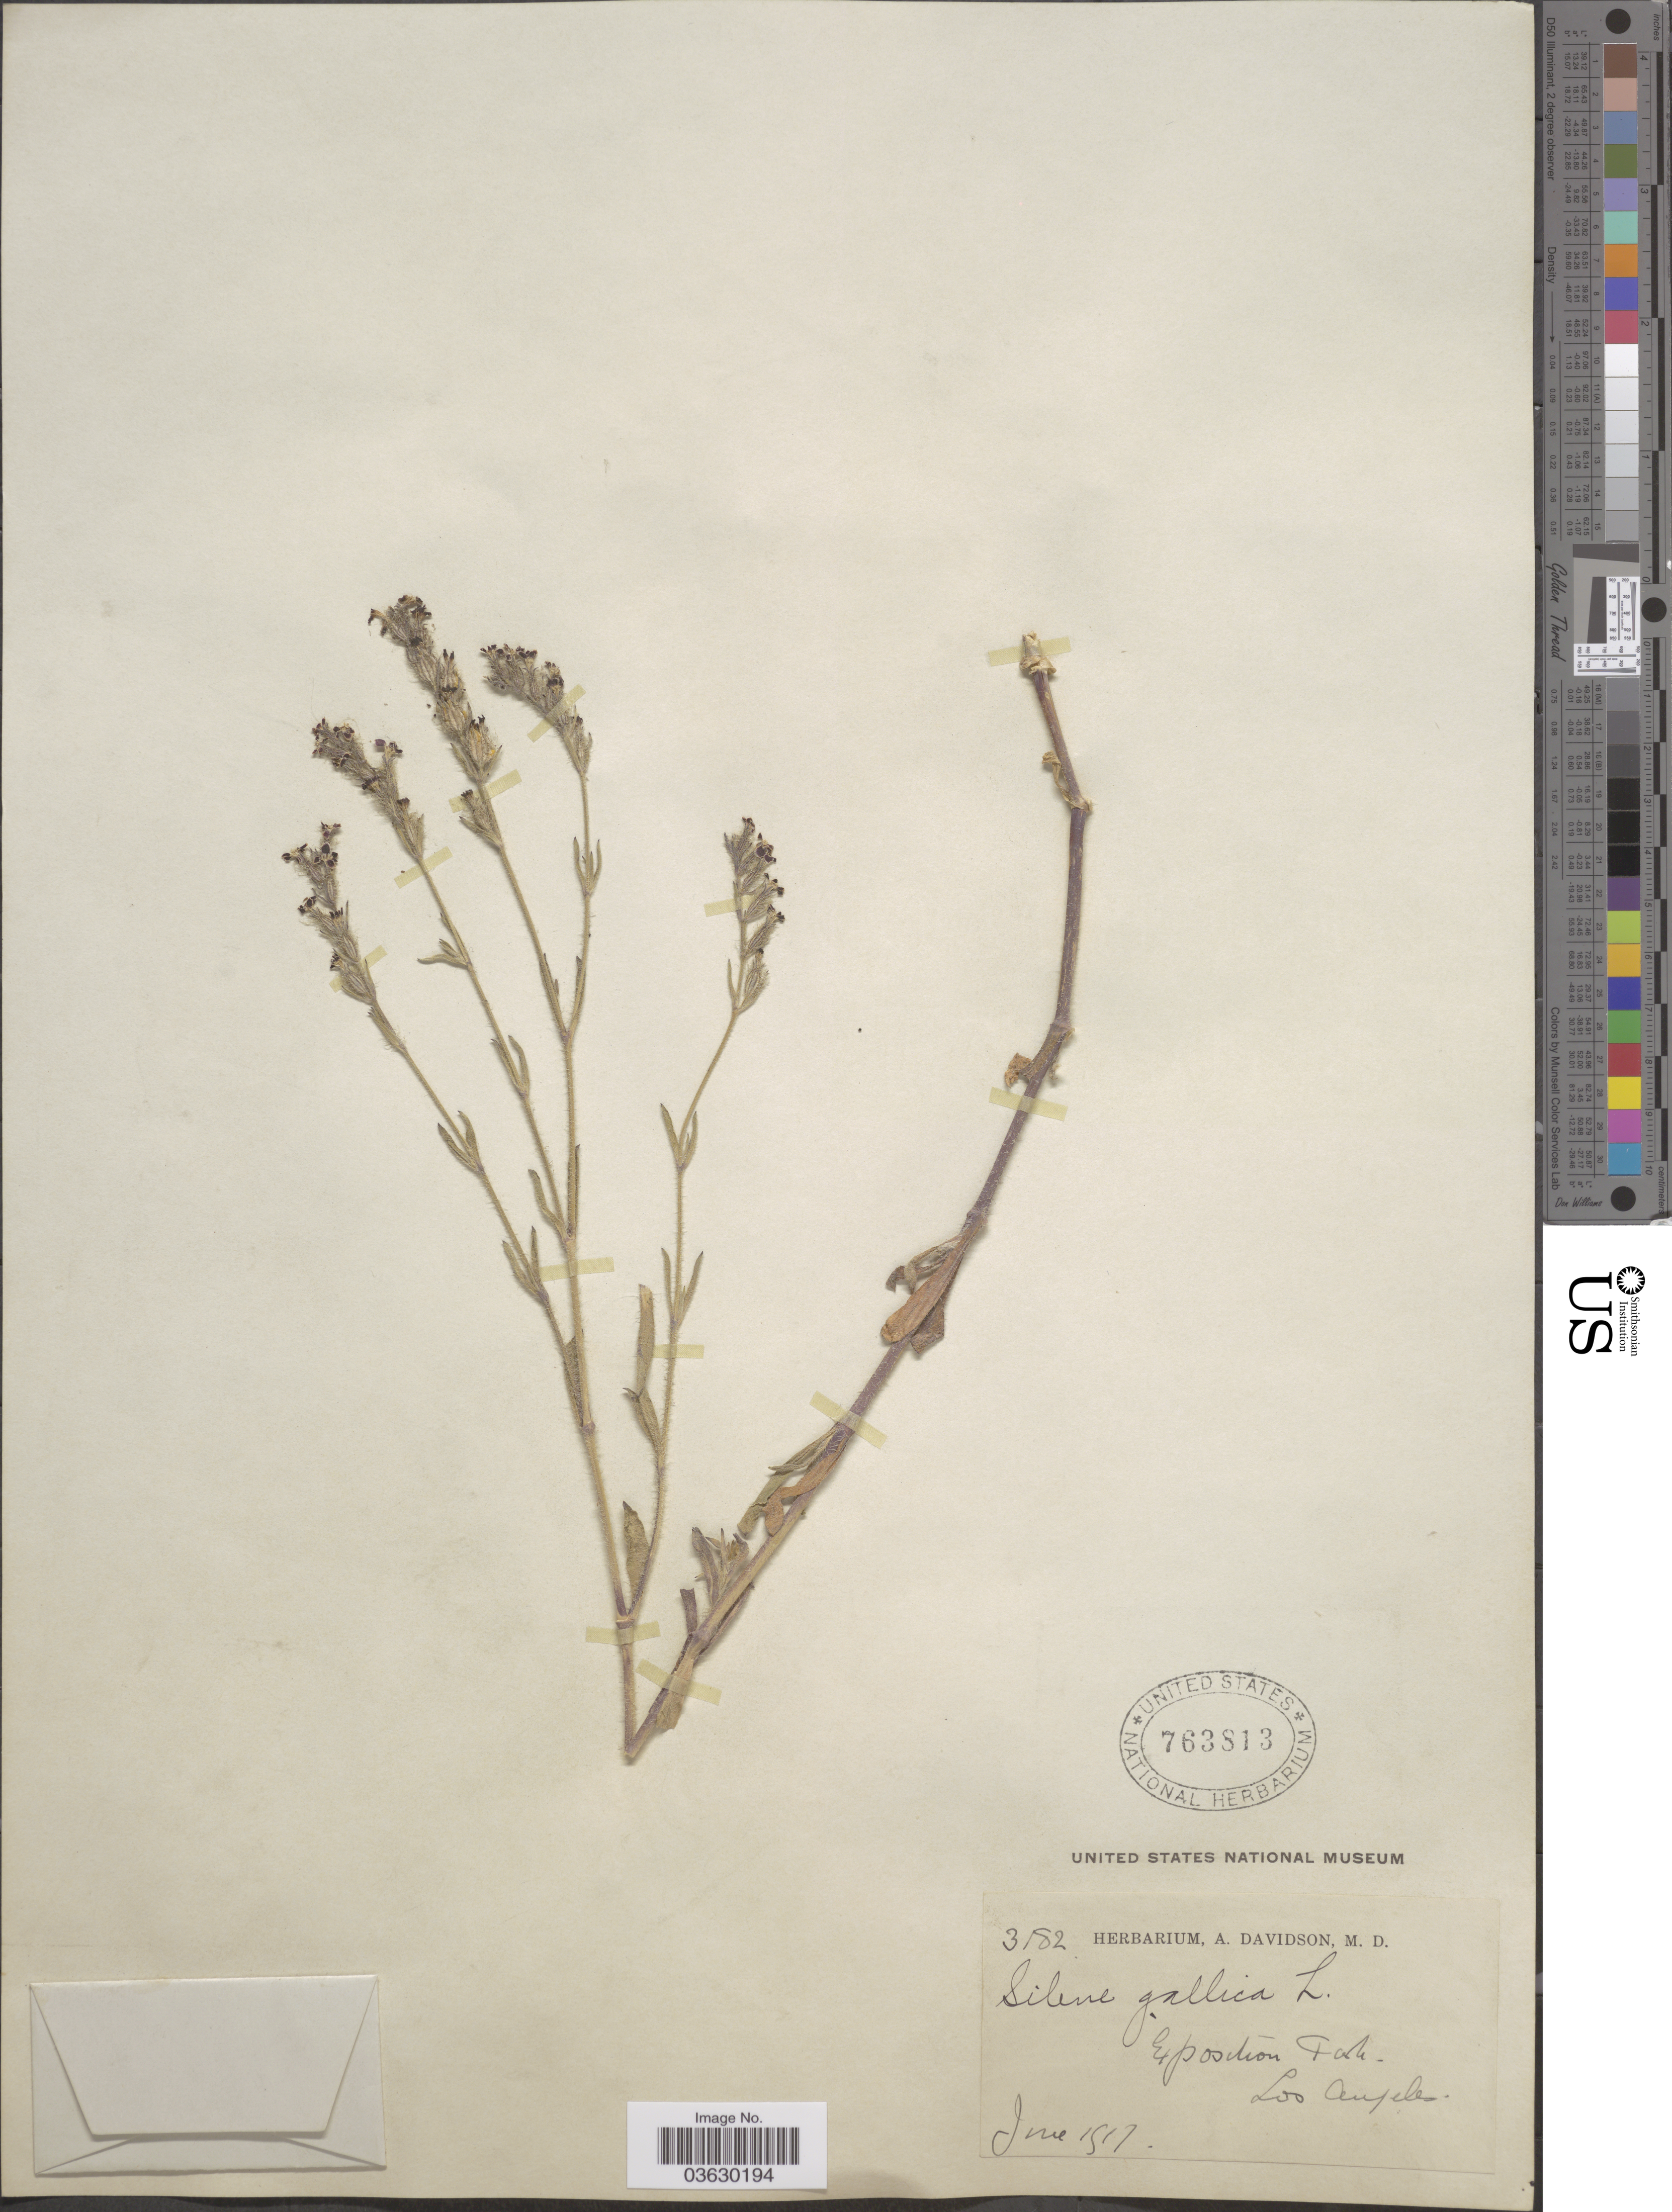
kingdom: Plantae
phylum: Tracheophyta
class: Magnoliopsida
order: Caryophyllales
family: Caryophyllaceae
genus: Silene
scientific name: Silene gallica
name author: L.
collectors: ex herb. A. Davidson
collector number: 3182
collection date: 1917-06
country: United States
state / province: California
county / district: Los Angeles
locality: Exposition Park. Los Angeles.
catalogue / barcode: US 763813